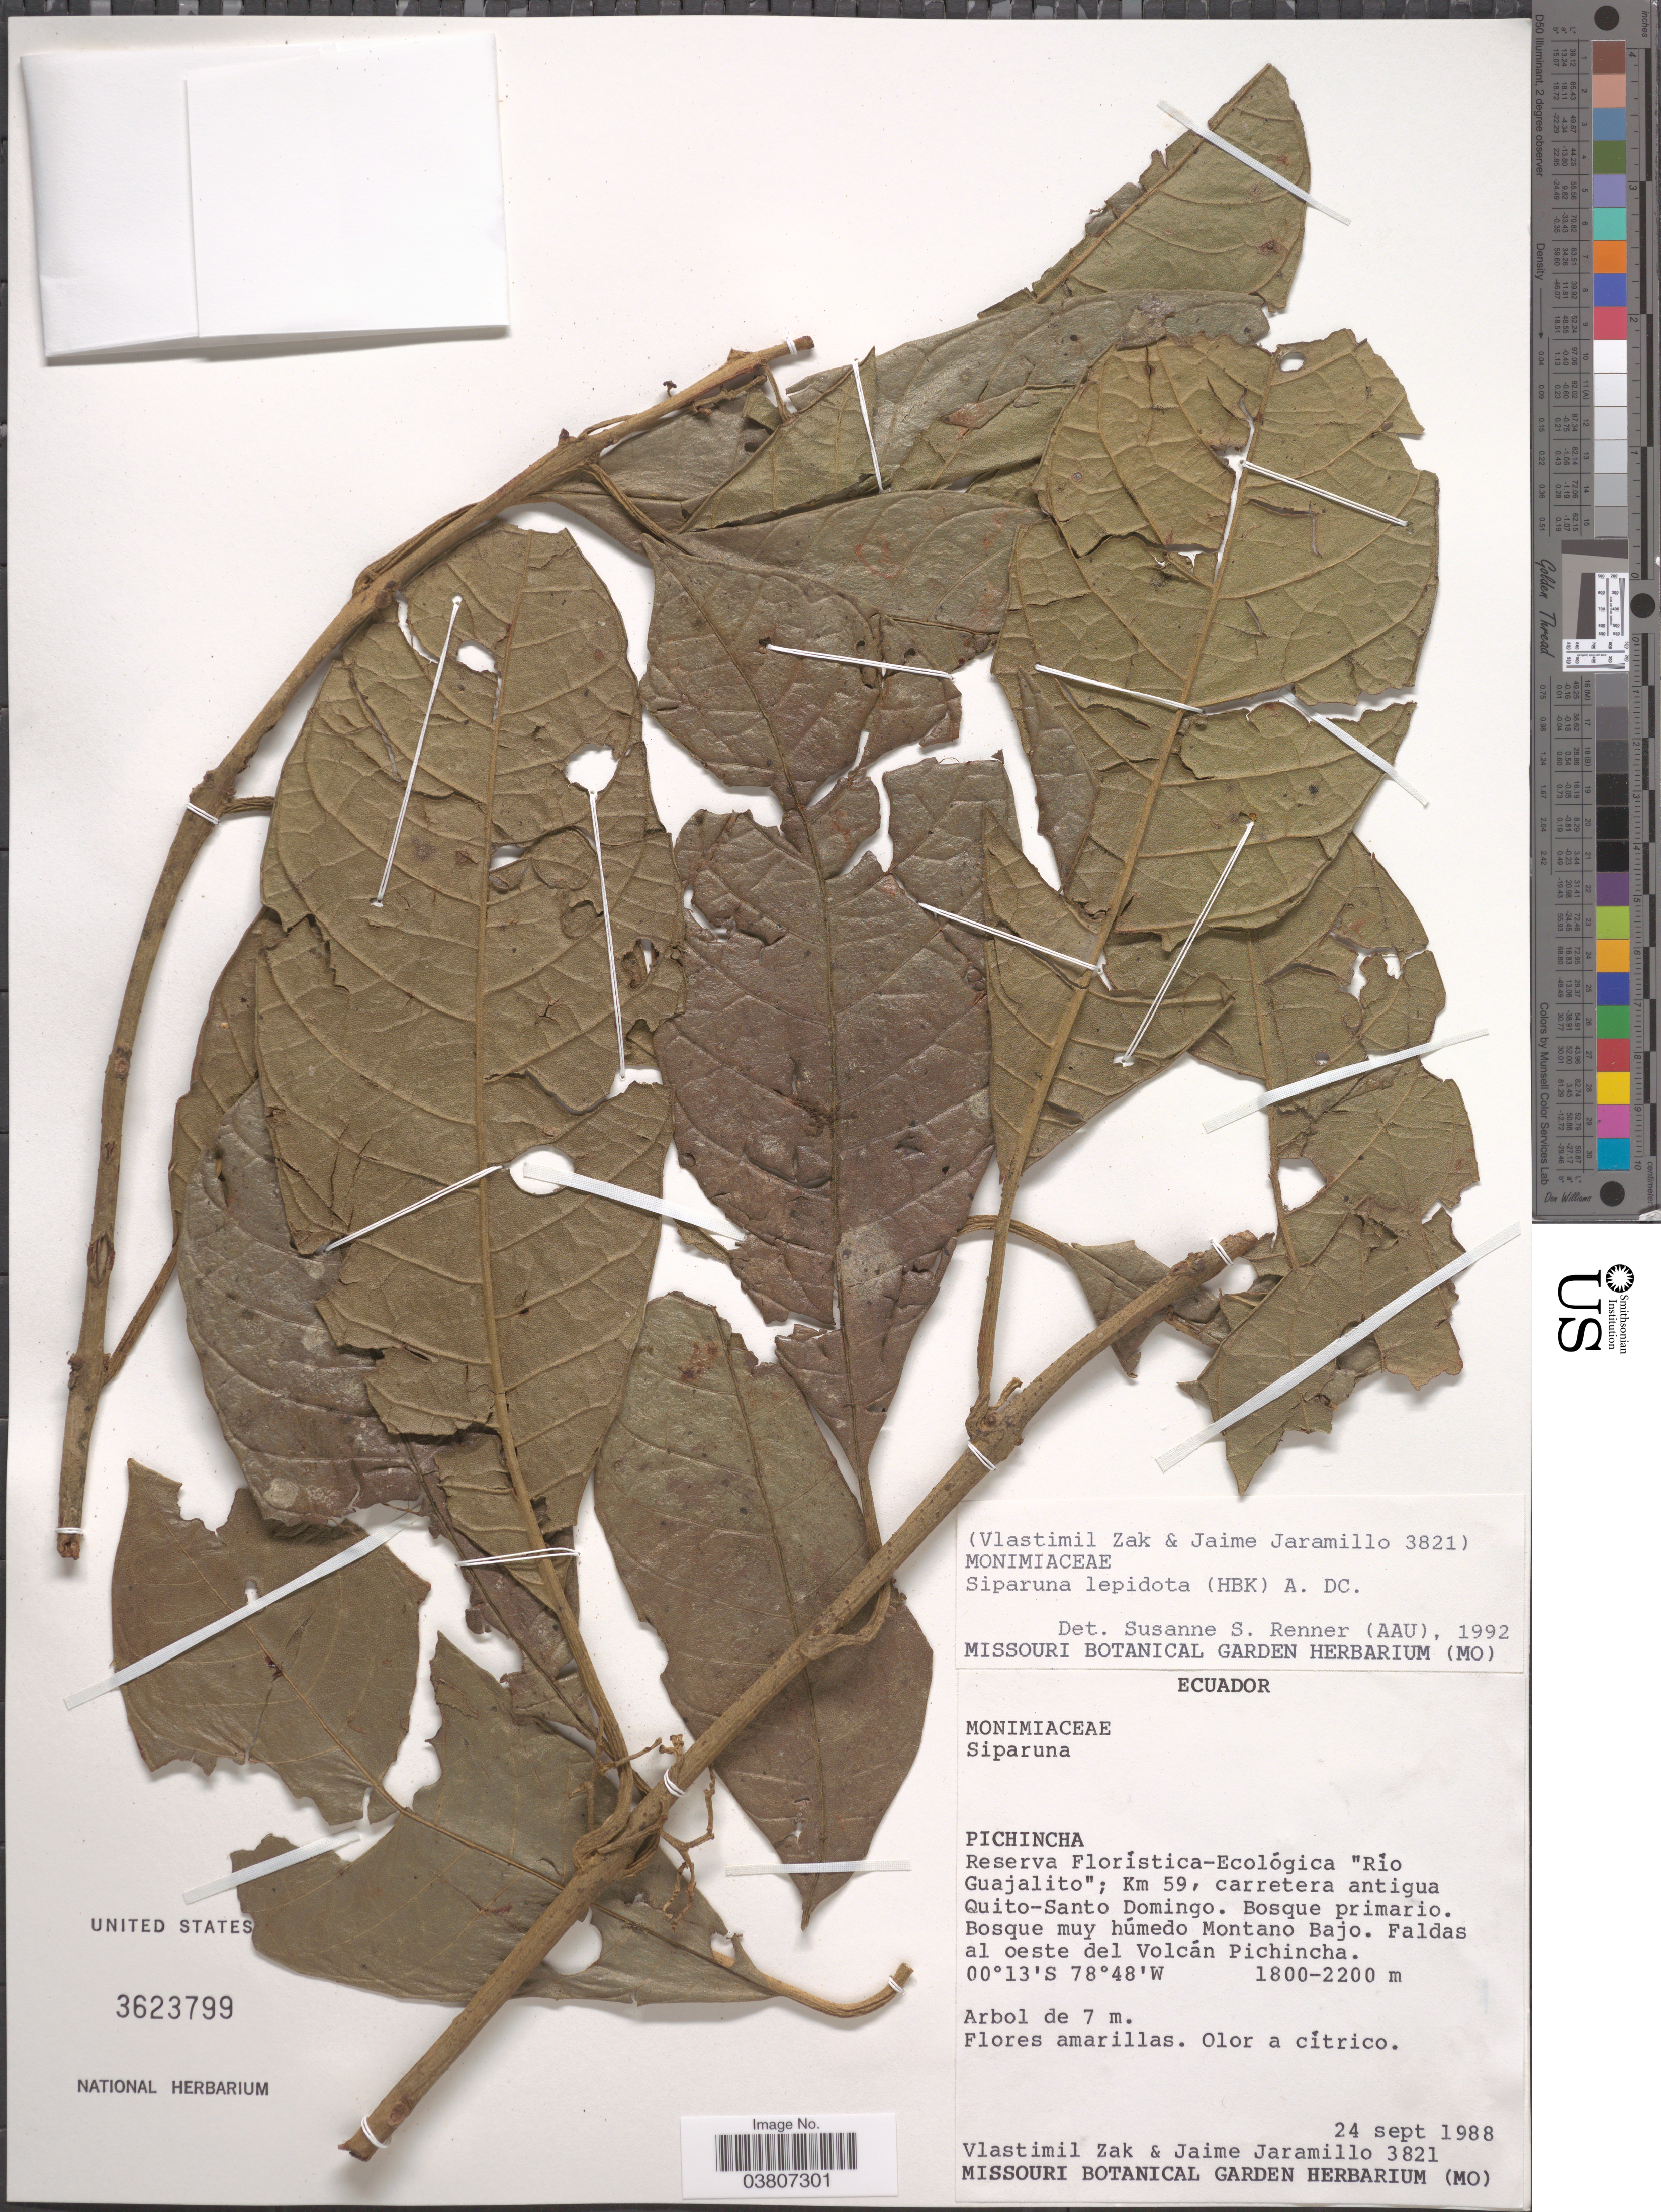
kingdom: Plantae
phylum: Tracheophyta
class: Magnoliopsida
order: Laurales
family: Siparunaceae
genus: Siparuna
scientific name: Siparuna lepidota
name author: (Kunth) A. DC.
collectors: V. Zak & J. Jaramillo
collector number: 3821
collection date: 1988-09-24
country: Ecuador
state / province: Pichincha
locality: Reserva Florística-Ecológica "Rio Guajalito"; Km 59, carretera antigua Quito-Santo Domingo. Bosque muy húmedo Montano Bajo. Faldas al oeste del Volcán Pichinda.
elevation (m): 1800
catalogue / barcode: US 3623799